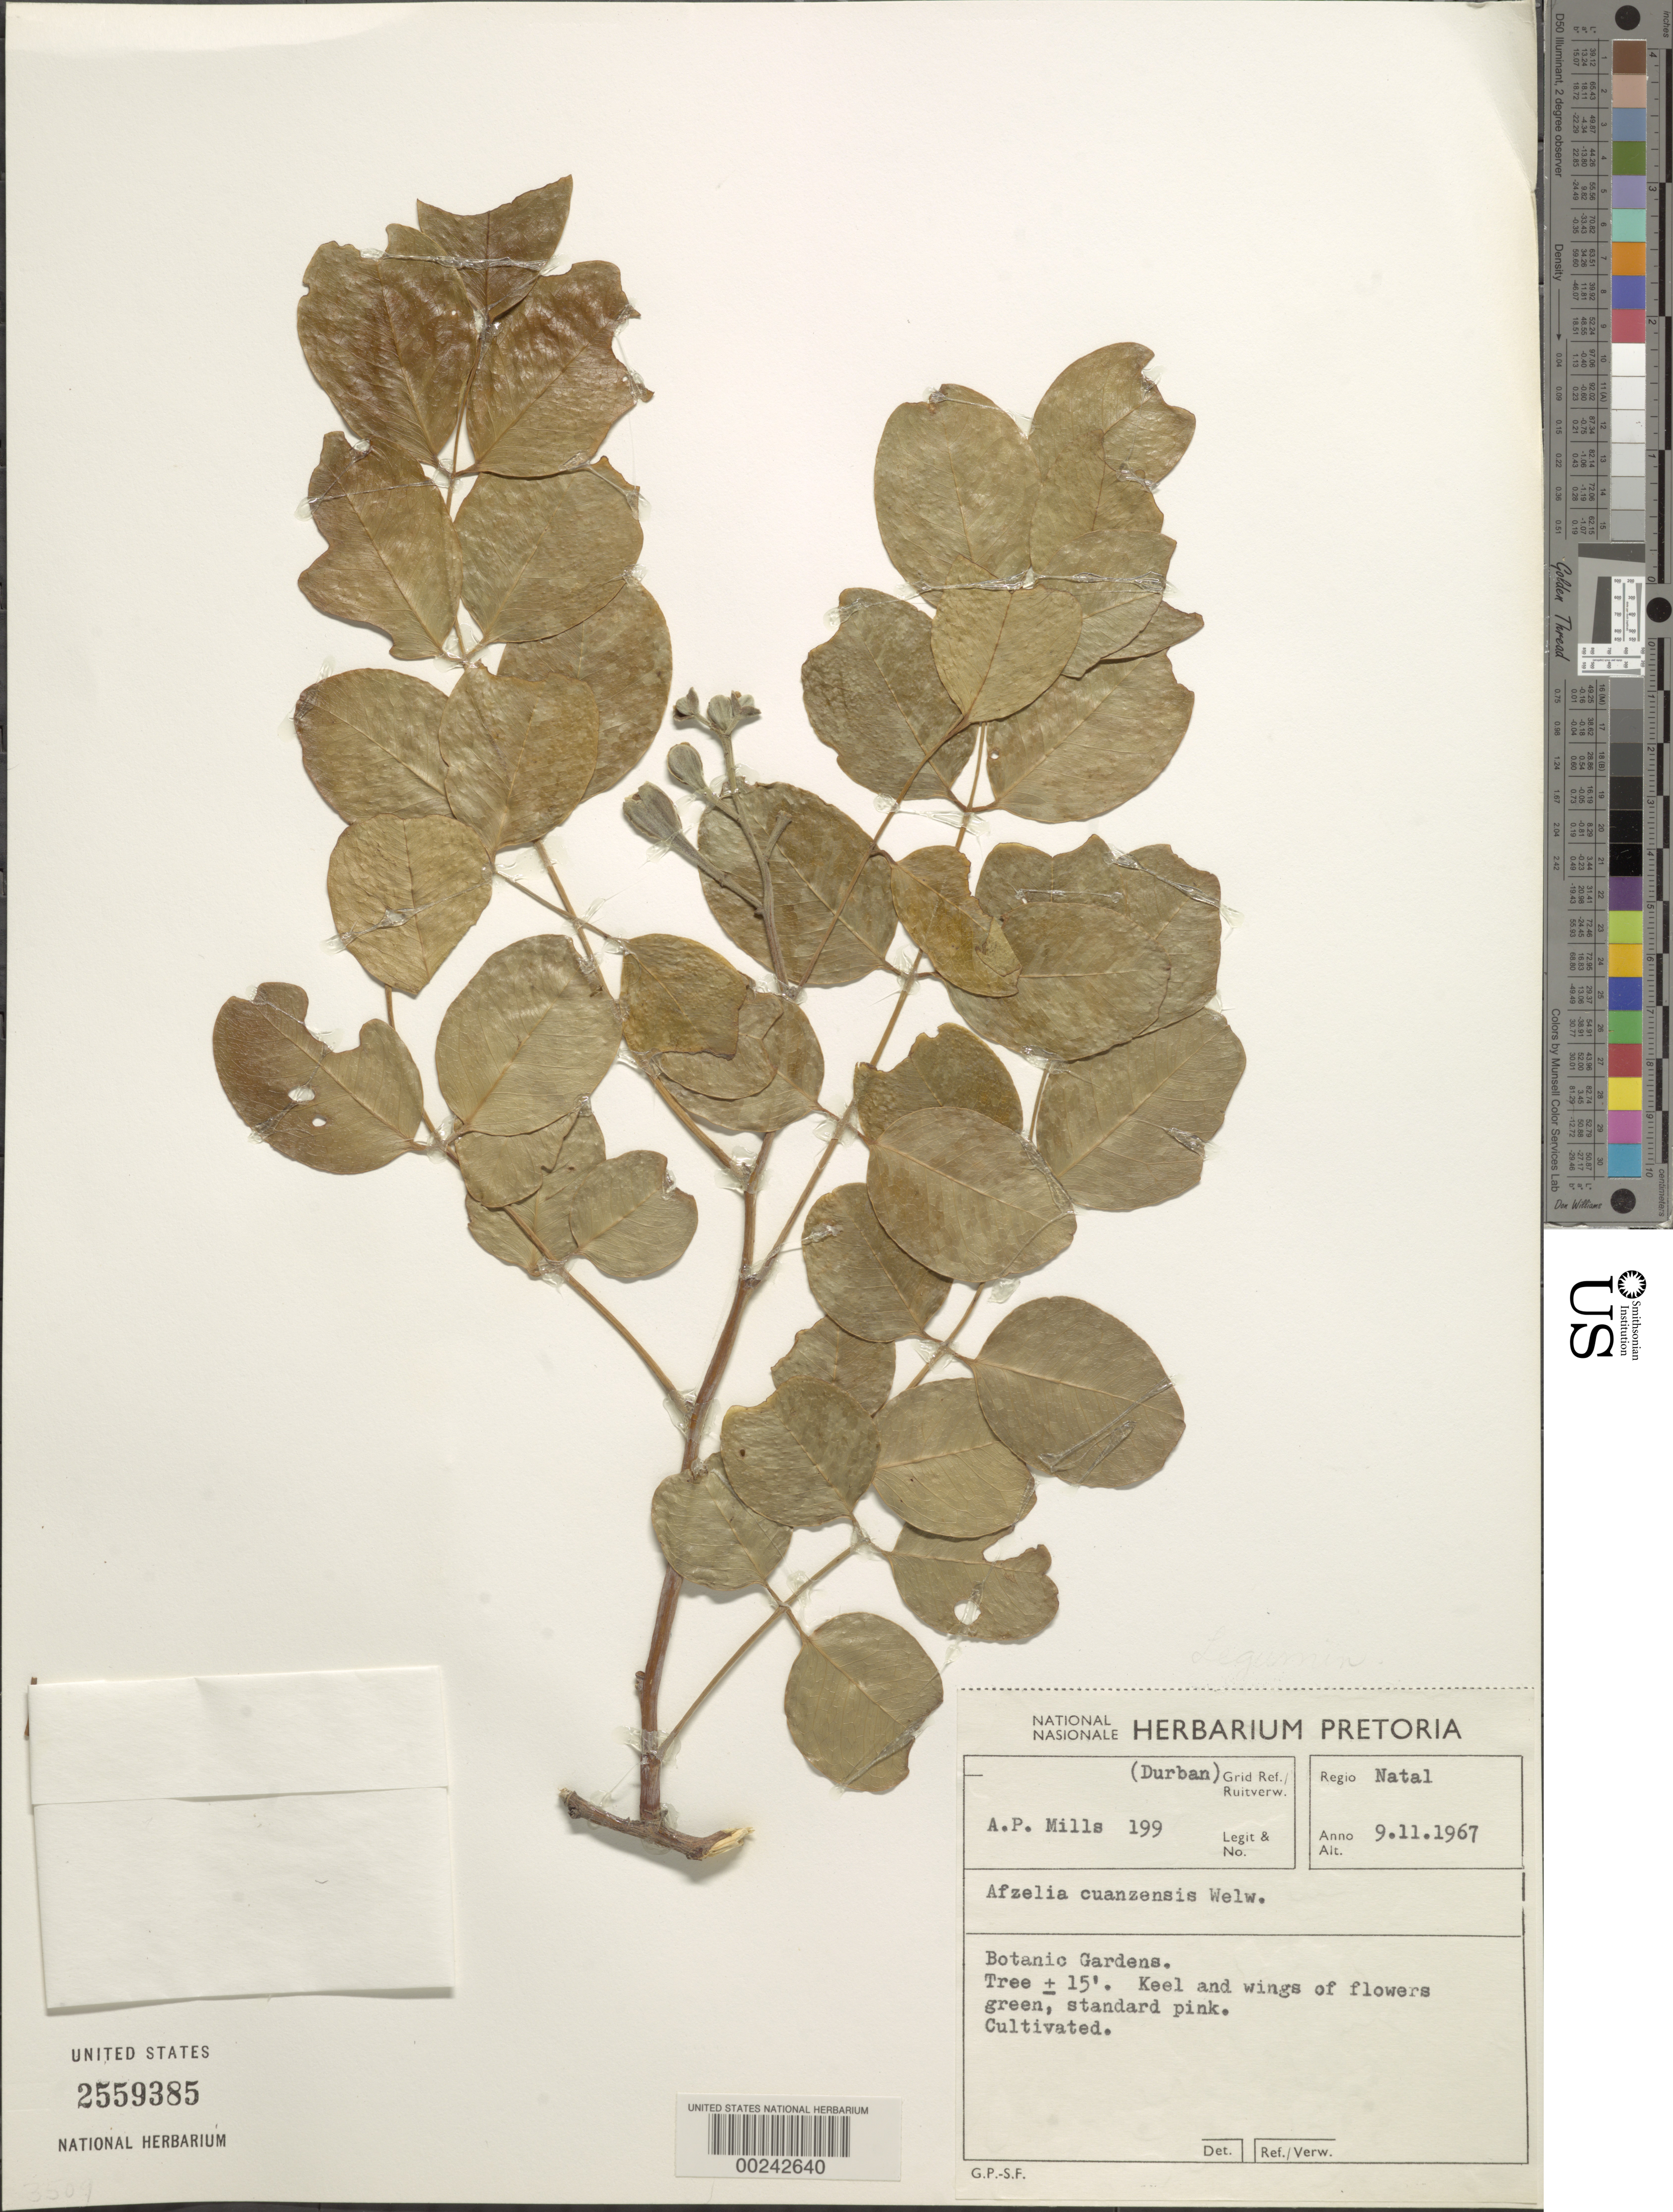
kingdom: Plantae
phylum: Tracheophyta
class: Magnoliopsida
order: Fabales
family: Fabaceae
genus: Afzelia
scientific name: Afzelia quanzensis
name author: Welw.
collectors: A. Mills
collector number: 199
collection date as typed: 11 Sep 1967 or 09 Nov 1967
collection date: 1967-09-11 or 1967-11-09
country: South Africa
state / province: KwaZulu-Natal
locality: Botanic gardens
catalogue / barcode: US 2559385